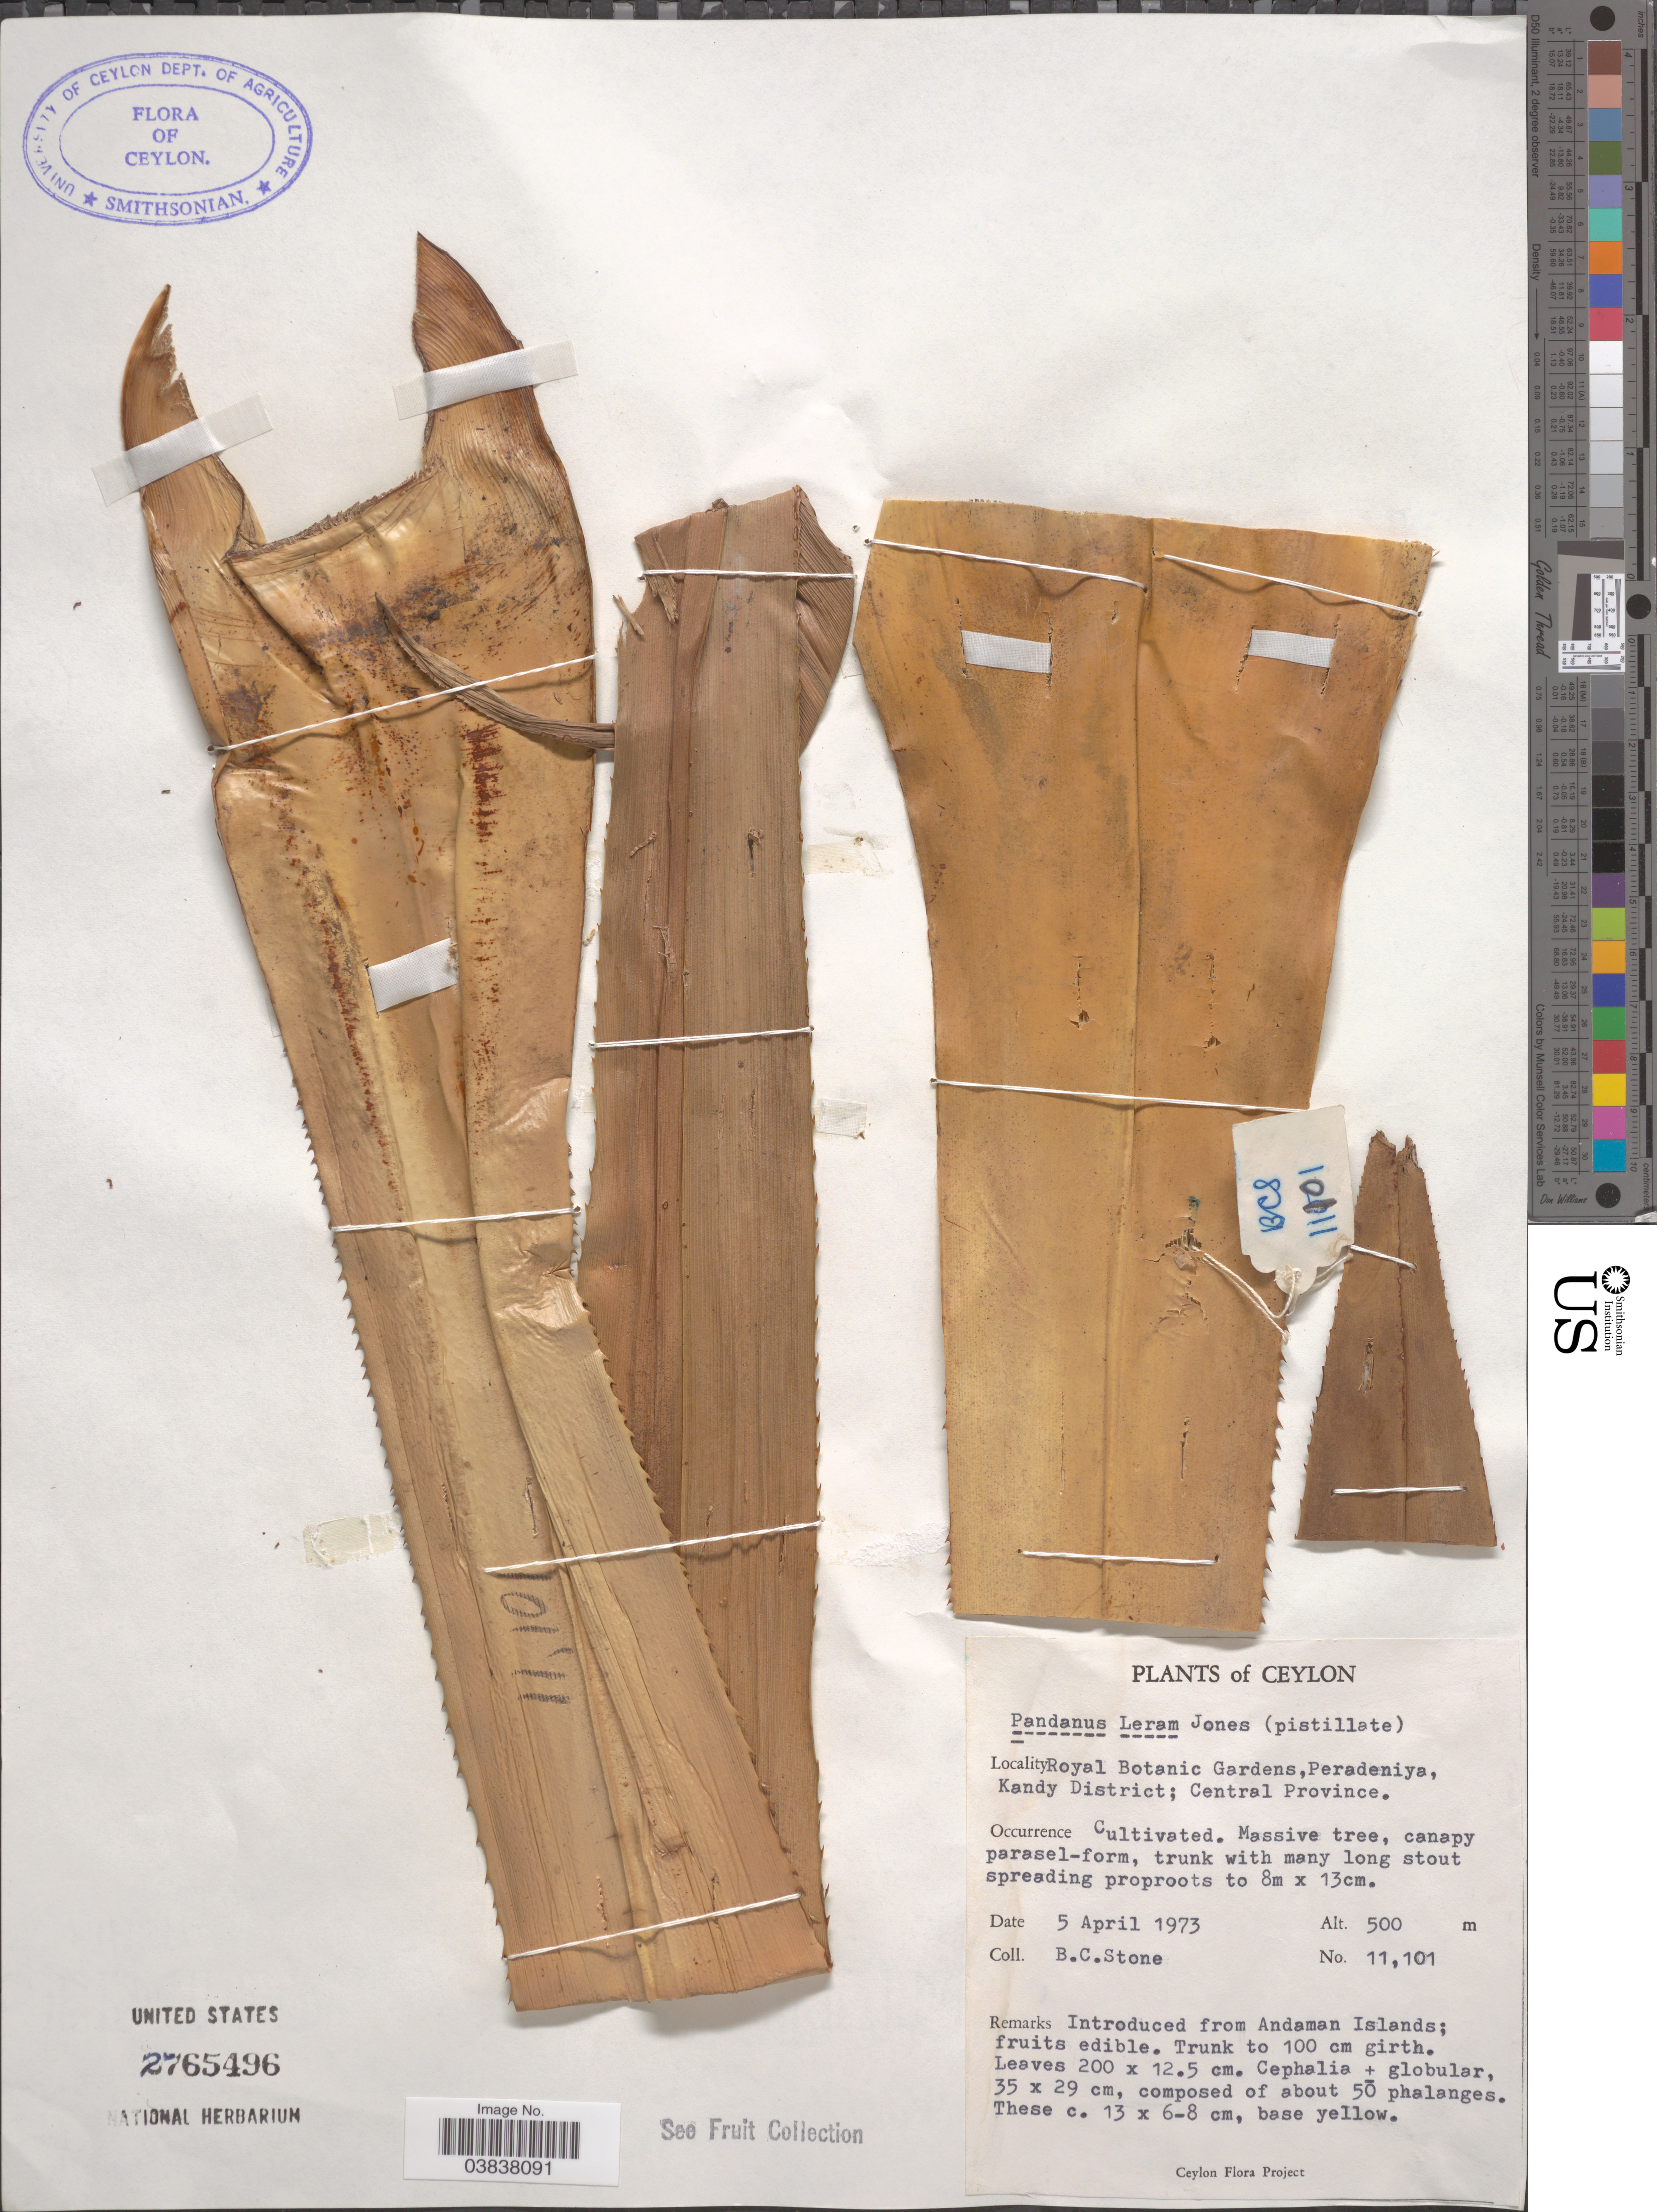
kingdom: Plantae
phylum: Tracheophyta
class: Liliopsida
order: Pandanales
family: Pandanaceae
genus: Pandanus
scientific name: Pandanus leram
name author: Voigt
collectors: B. C. Stone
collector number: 11101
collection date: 1973-04-05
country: Sri Lanka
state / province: Central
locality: Ceylon. Royal Botanic Gardens, Peradeniya, Kandy District.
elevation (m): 500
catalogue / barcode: US 2765496